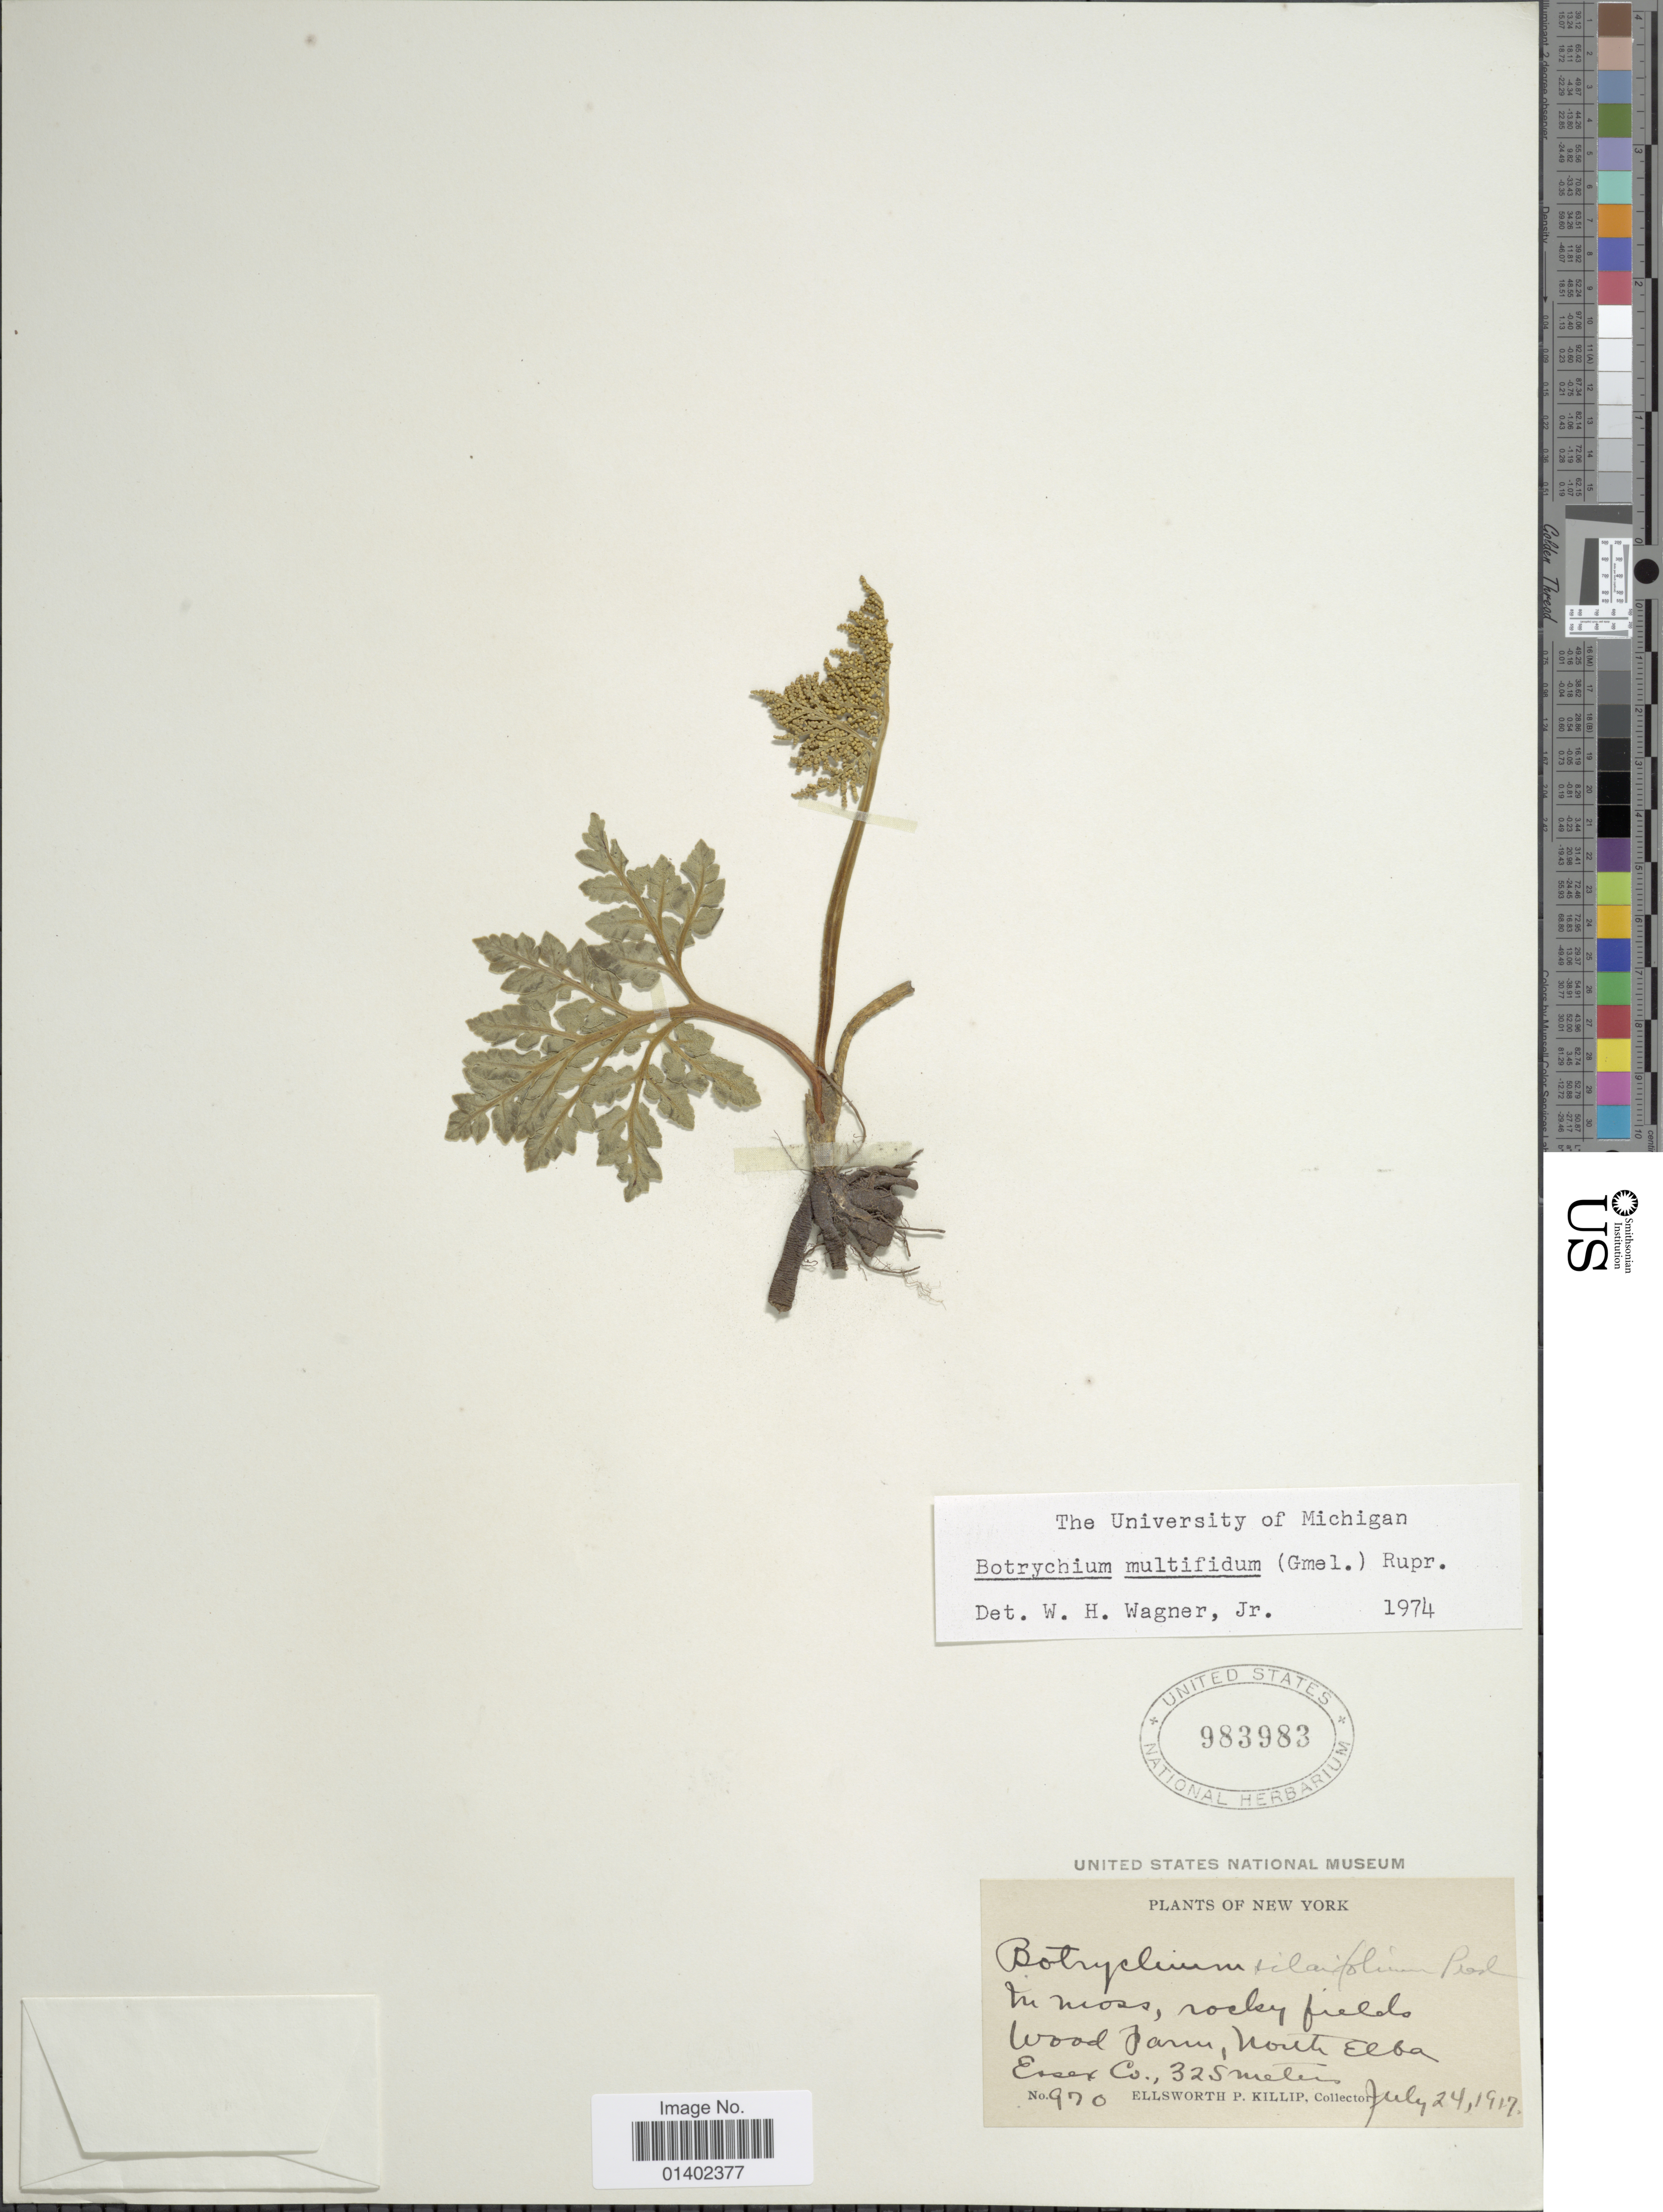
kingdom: Plantae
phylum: Tracheophyta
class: Polypodiopsida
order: Ophioglossales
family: Ophioglossaceae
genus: Botrychium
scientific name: Botrychium multifidum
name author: (J.F. Gmel.) Rupr.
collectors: E. P. Killip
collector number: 970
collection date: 1917-07-24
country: United States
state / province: New York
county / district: Essex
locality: Wood farm, North Elba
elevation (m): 325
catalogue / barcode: US 983983